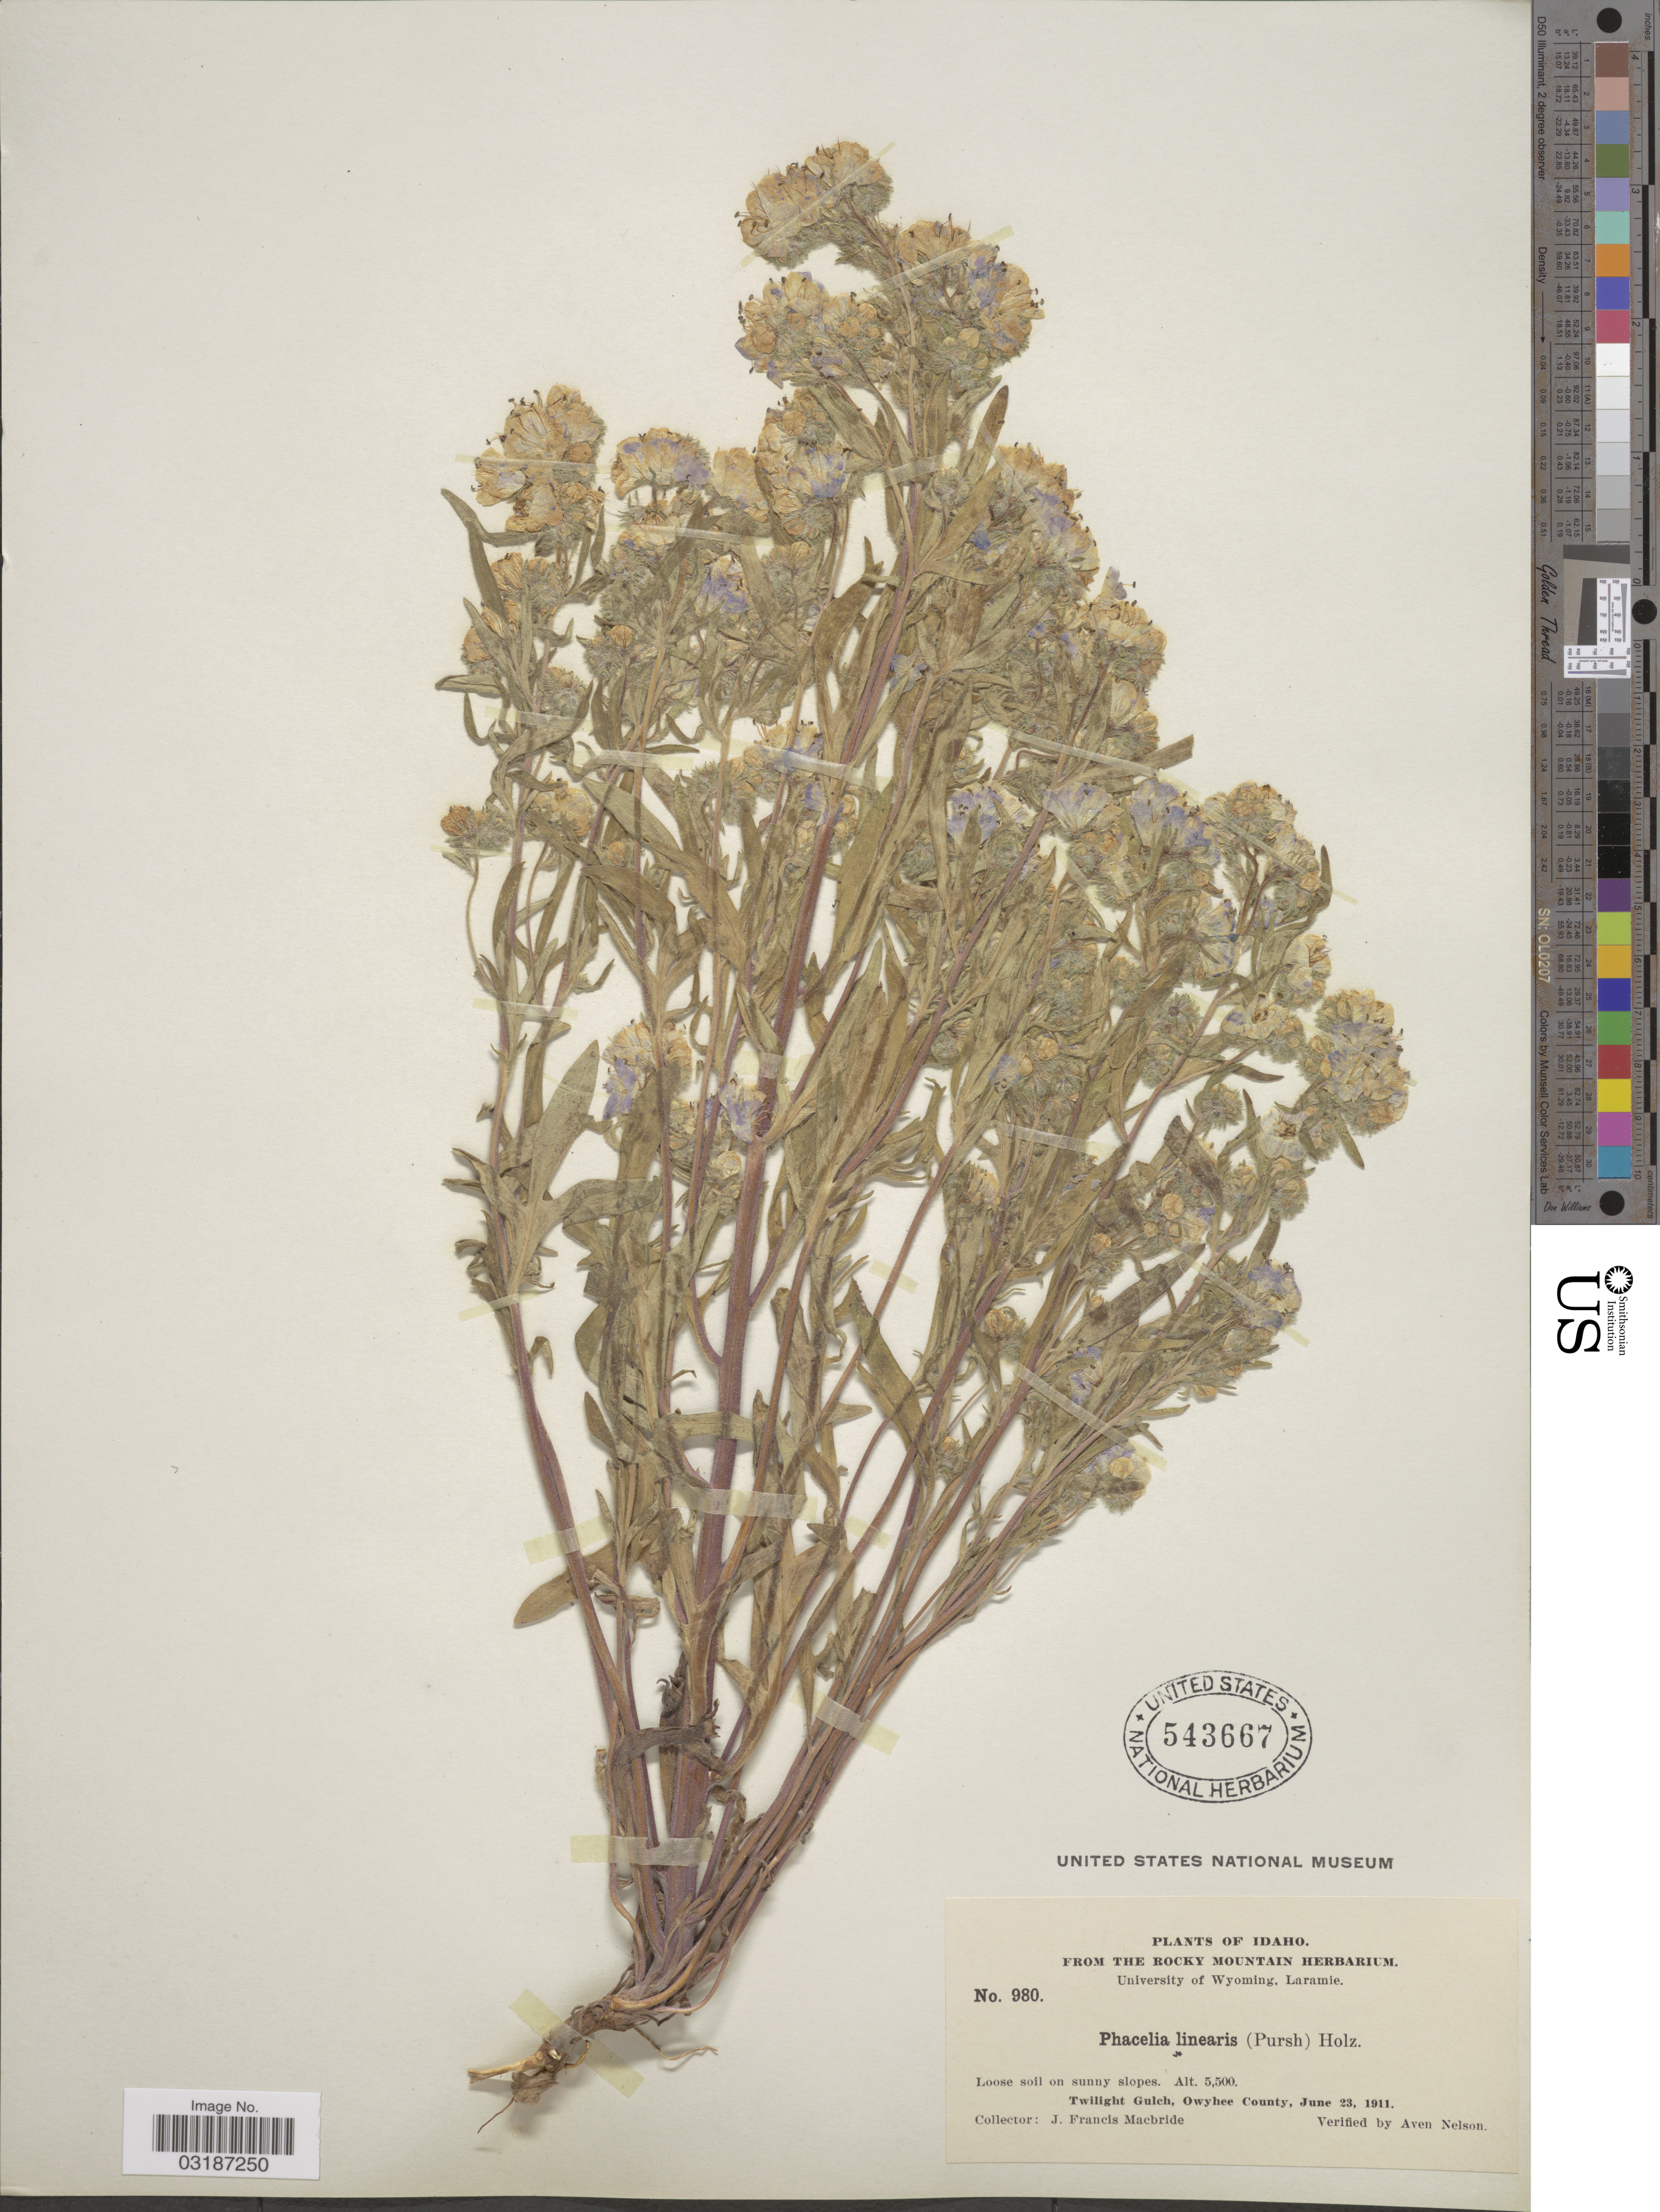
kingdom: Plantae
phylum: Tracheophyta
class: Magnoliopsida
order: Boraginales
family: Hydrophyllaceae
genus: Phacelia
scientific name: Phacelia linearis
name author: (Pursh) Holz.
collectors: J. F. Macbride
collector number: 980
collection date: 1911-06-23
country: United States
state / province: Idaho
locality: Twilight Gulch, Owyhee County.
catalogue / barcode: US 543667